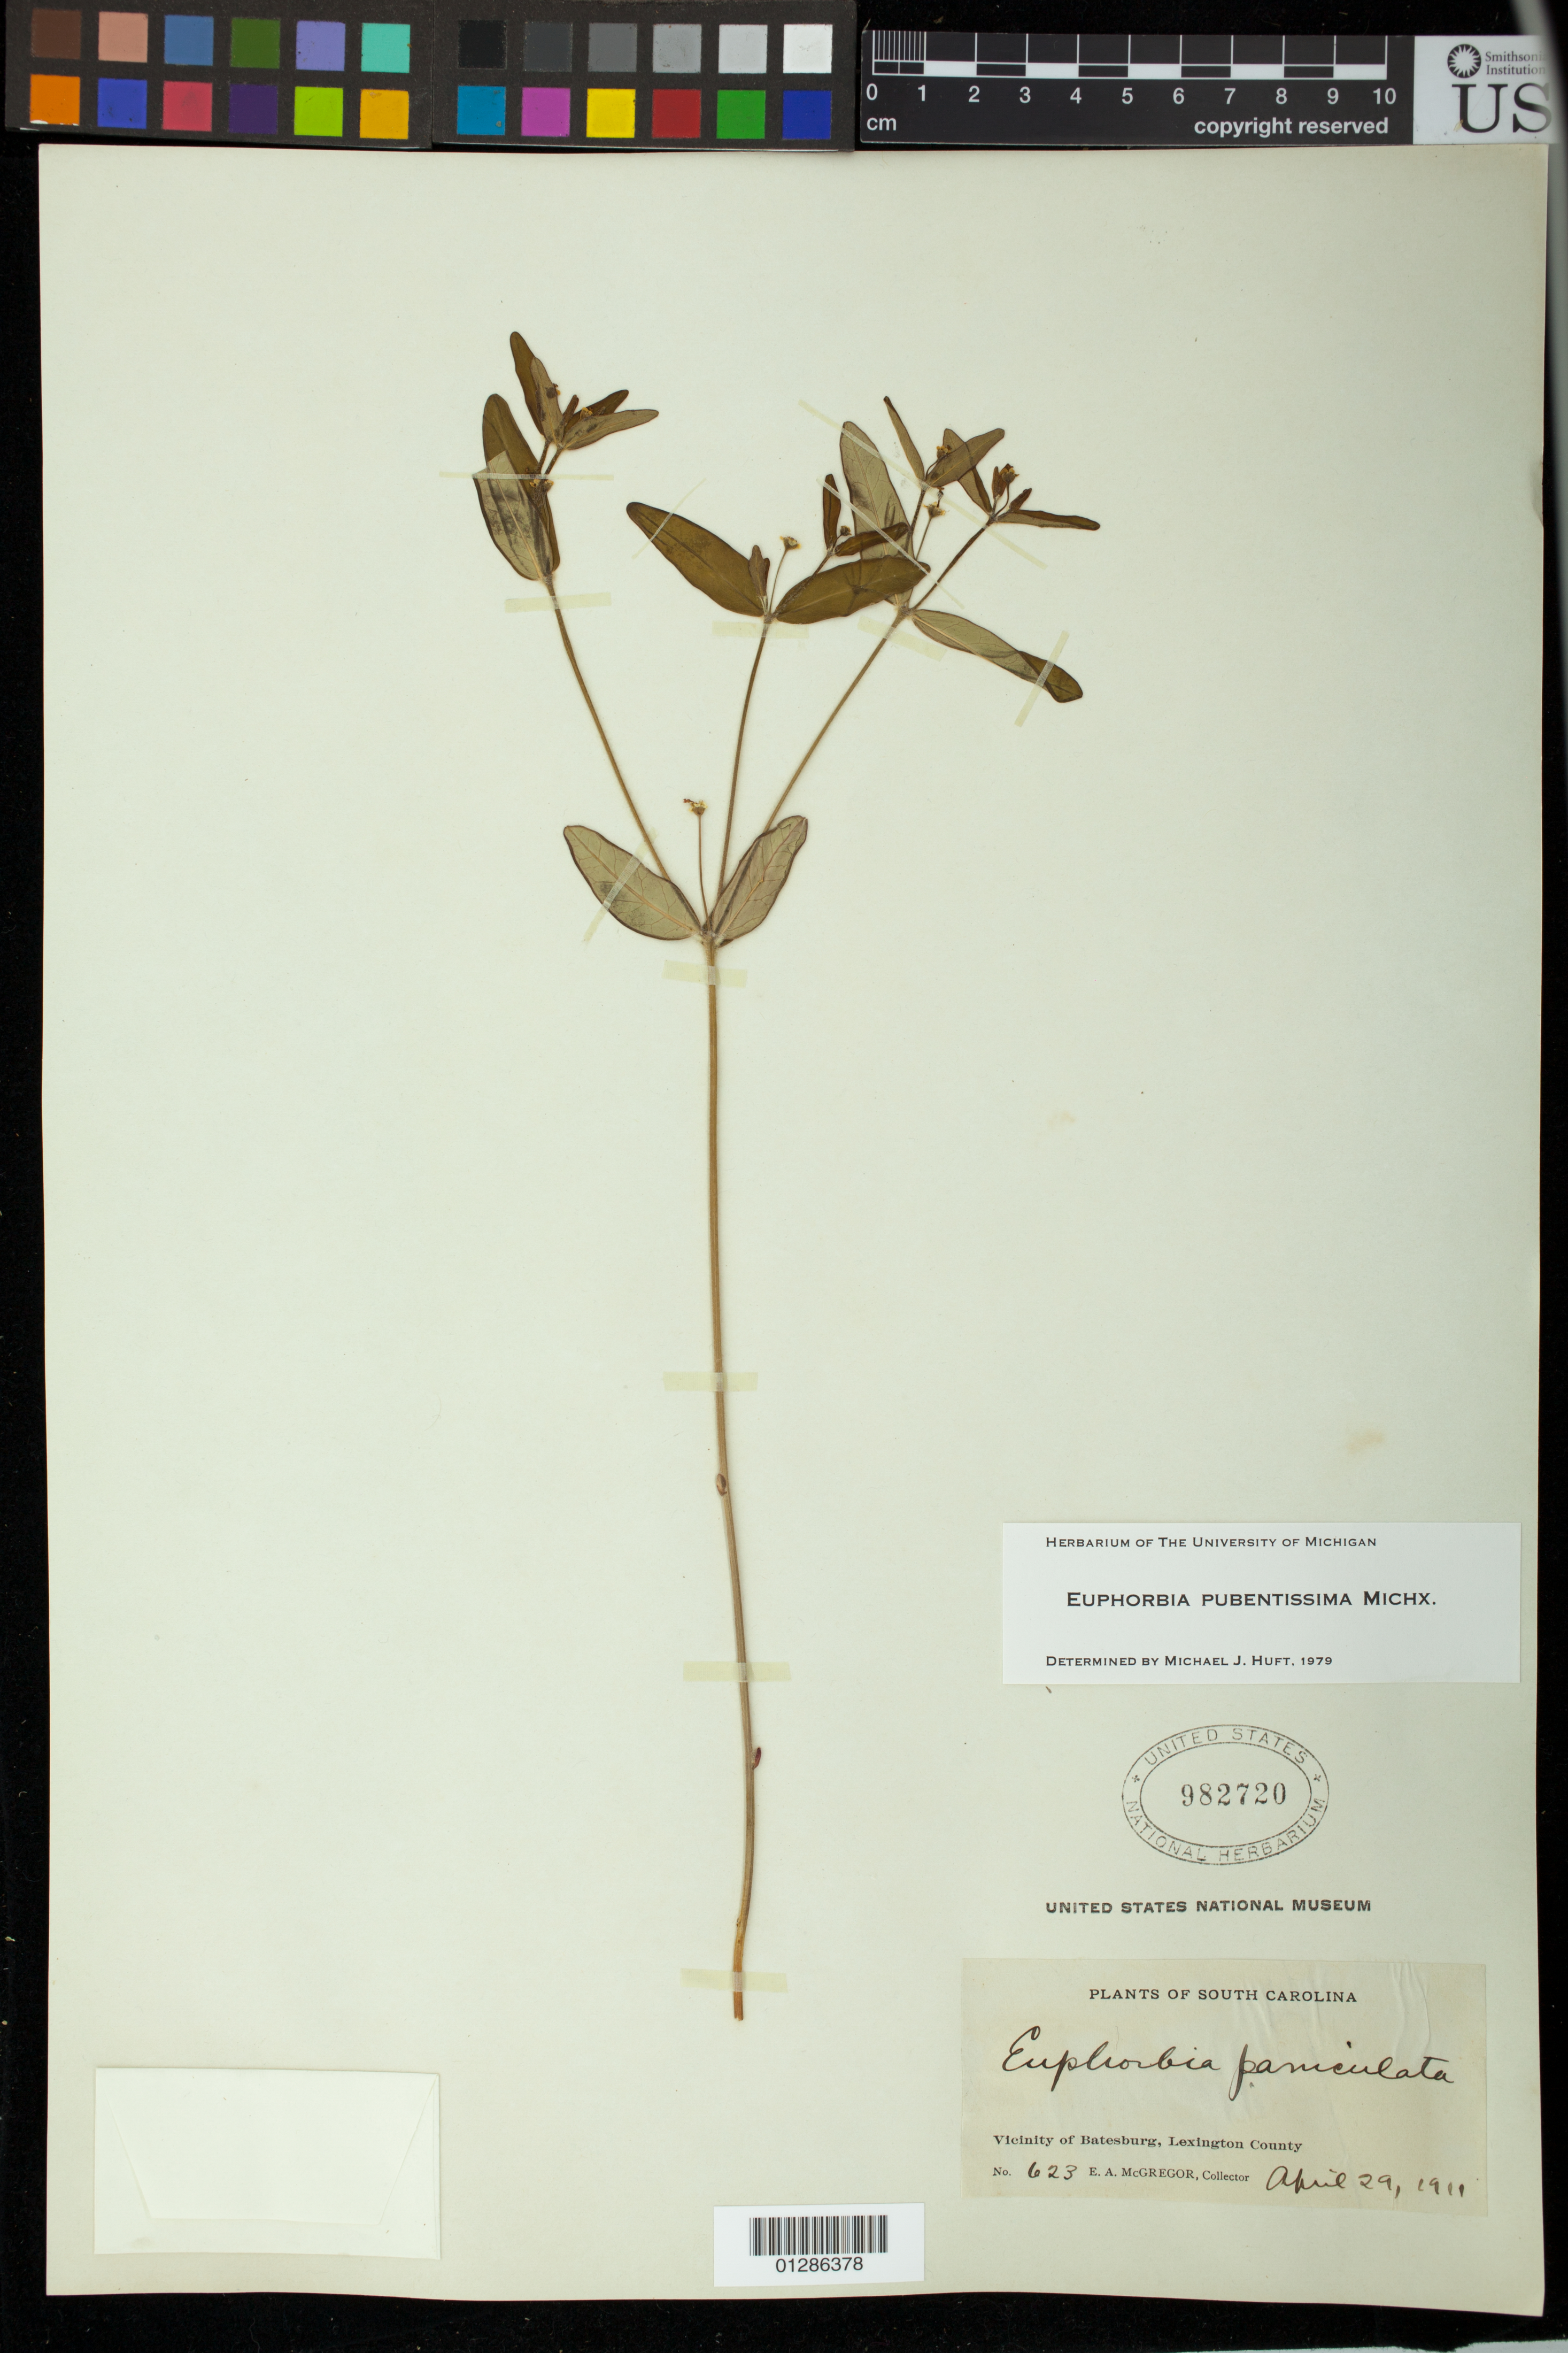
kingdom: Plantae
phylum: Tracheophyta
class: Magnoliopsida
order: Malpighiales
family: Euphorbiaceae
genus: Euphorbia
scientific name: Euphorbia pubentissima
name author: Michx.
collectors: E. A. McGregor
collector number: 623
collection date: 1911-04-29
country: United States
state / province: South Carolina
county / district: Lexington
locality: Batesburg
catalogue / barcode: US 982720